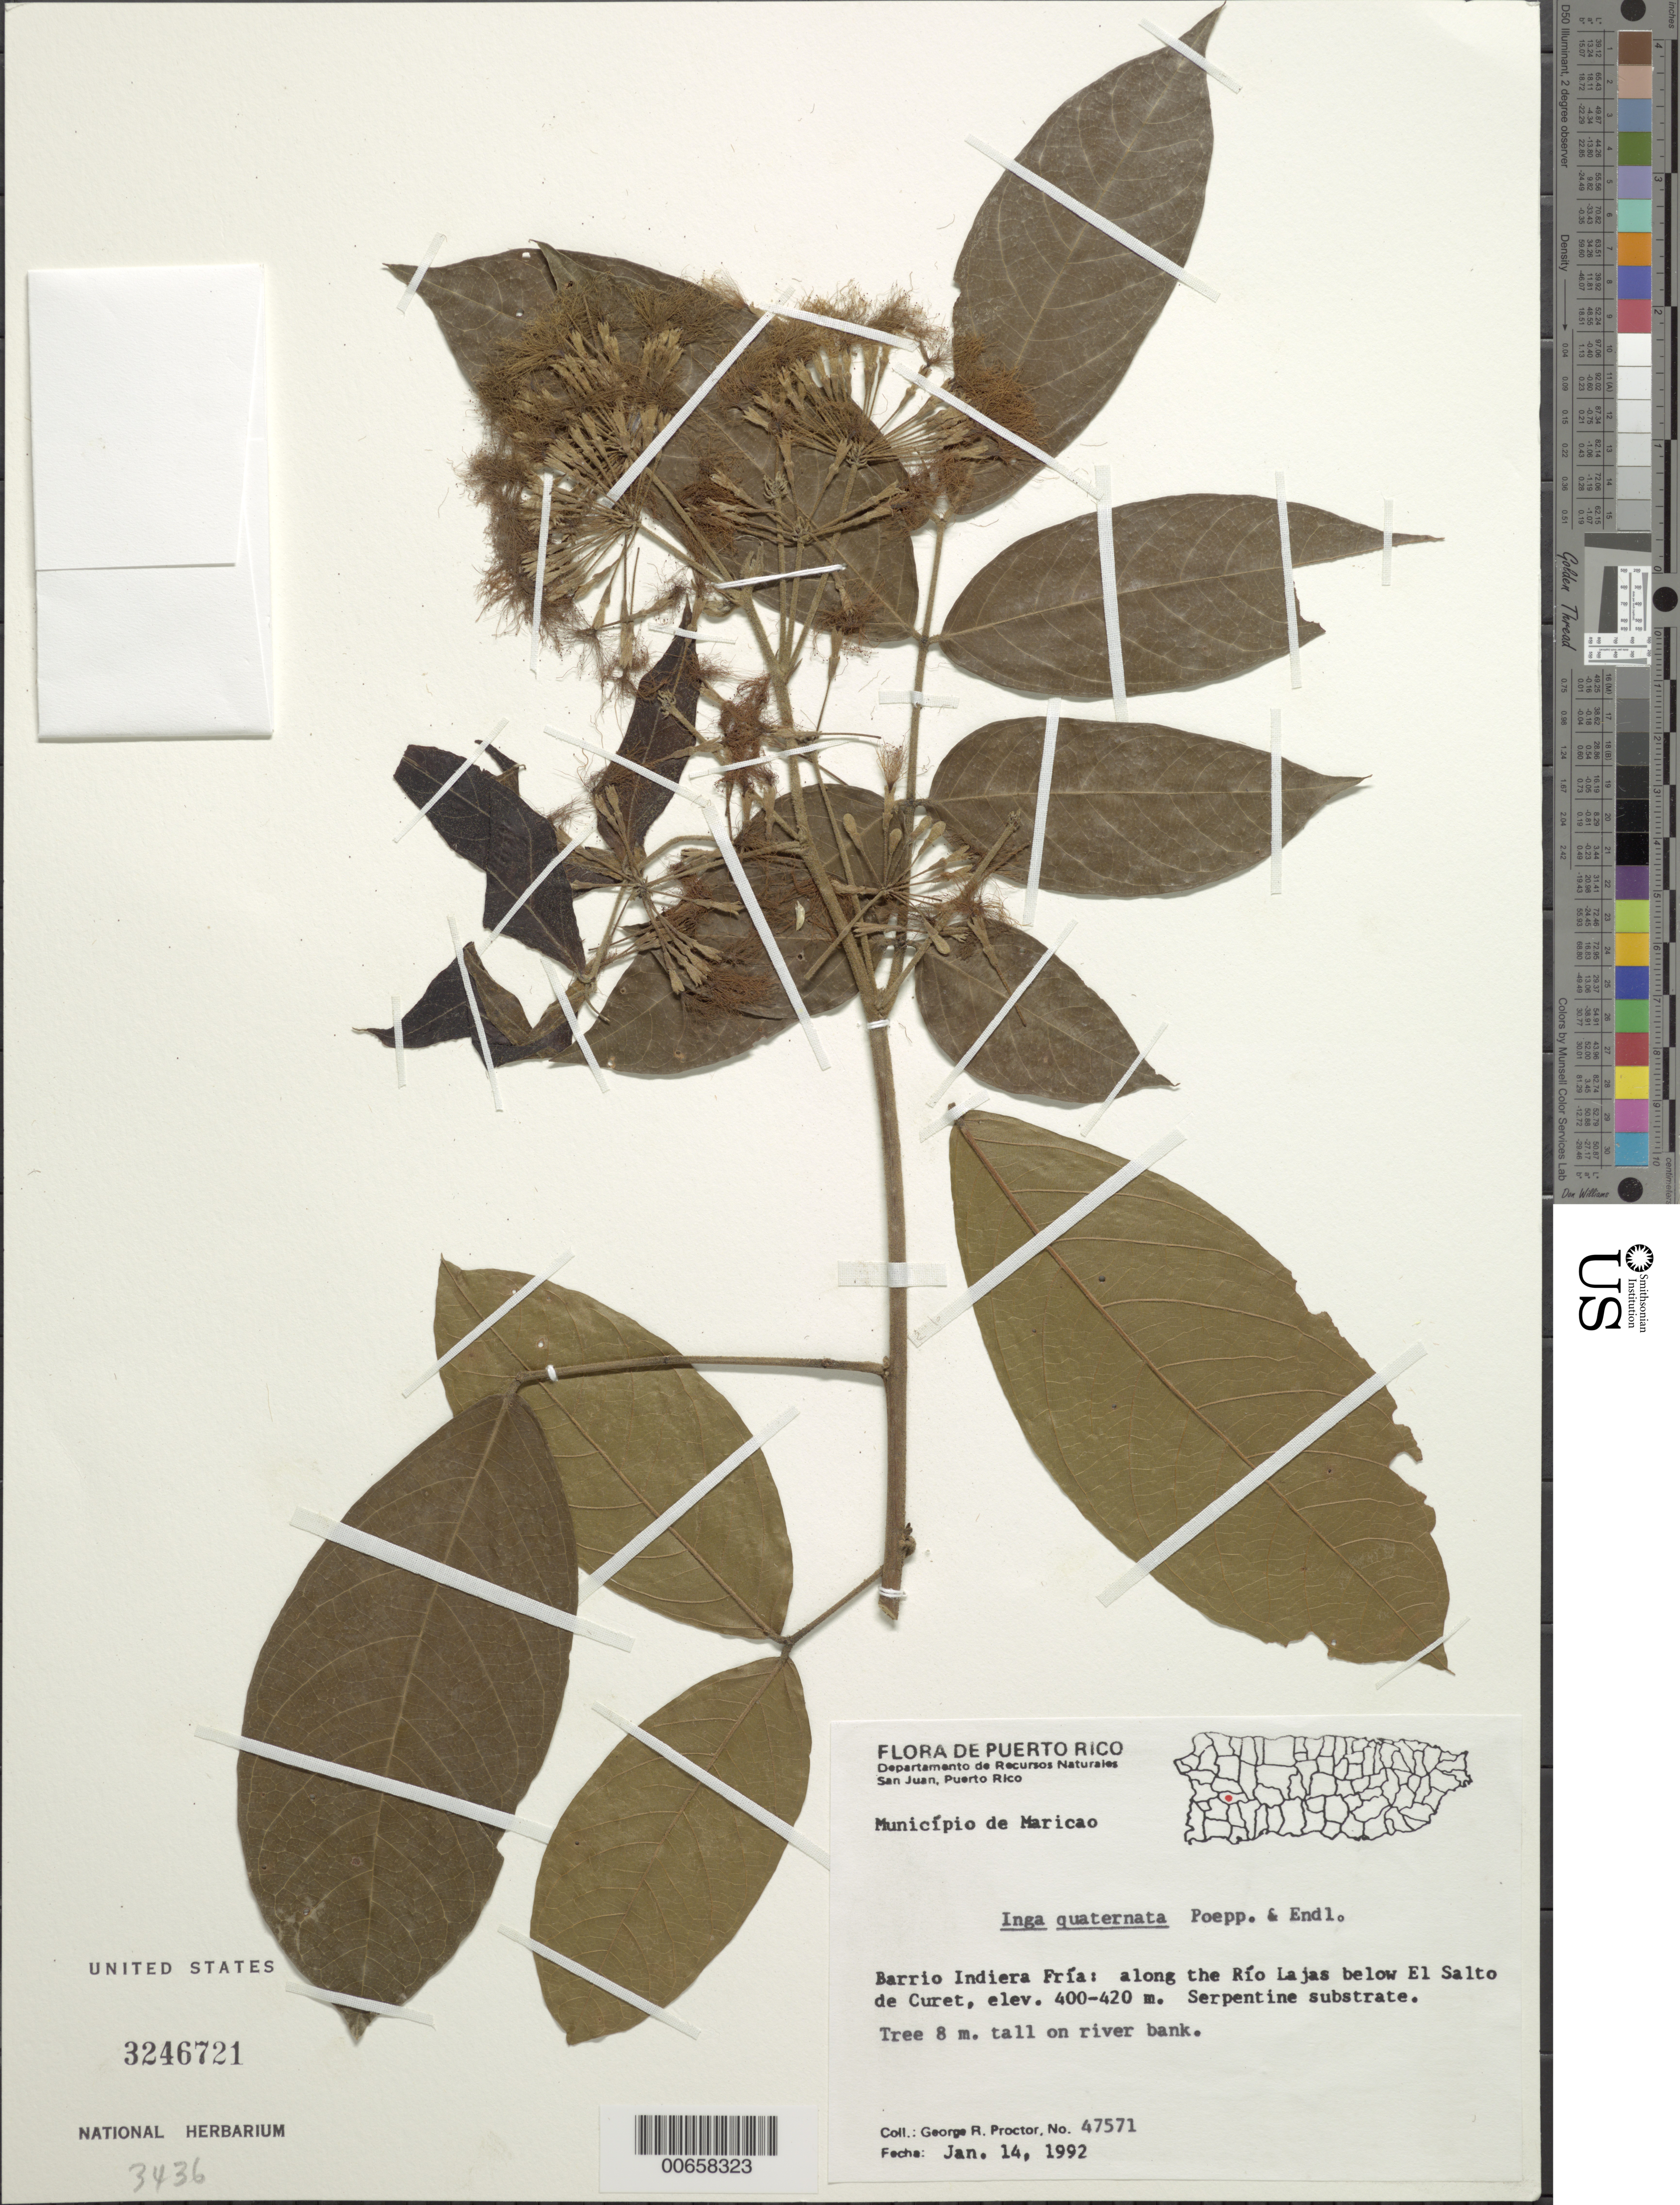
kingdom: Plantae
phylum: Tracheophyta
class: Magnoliopsida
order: Fabales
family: Fabaceae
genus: Inga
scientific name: Inga quaternata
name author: Poepp. & Endl.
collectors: G. R. Proctor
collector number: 47571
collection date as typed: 14 Jan 1992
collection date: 1992-01-14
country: Puerto Rico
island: Greater Antilles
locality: Barrio Indiera Fria: along the Rio Lajas blw El Salto de Curet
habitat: Serpentine substrate on riverbank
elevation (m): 400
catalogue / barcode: US 3246721